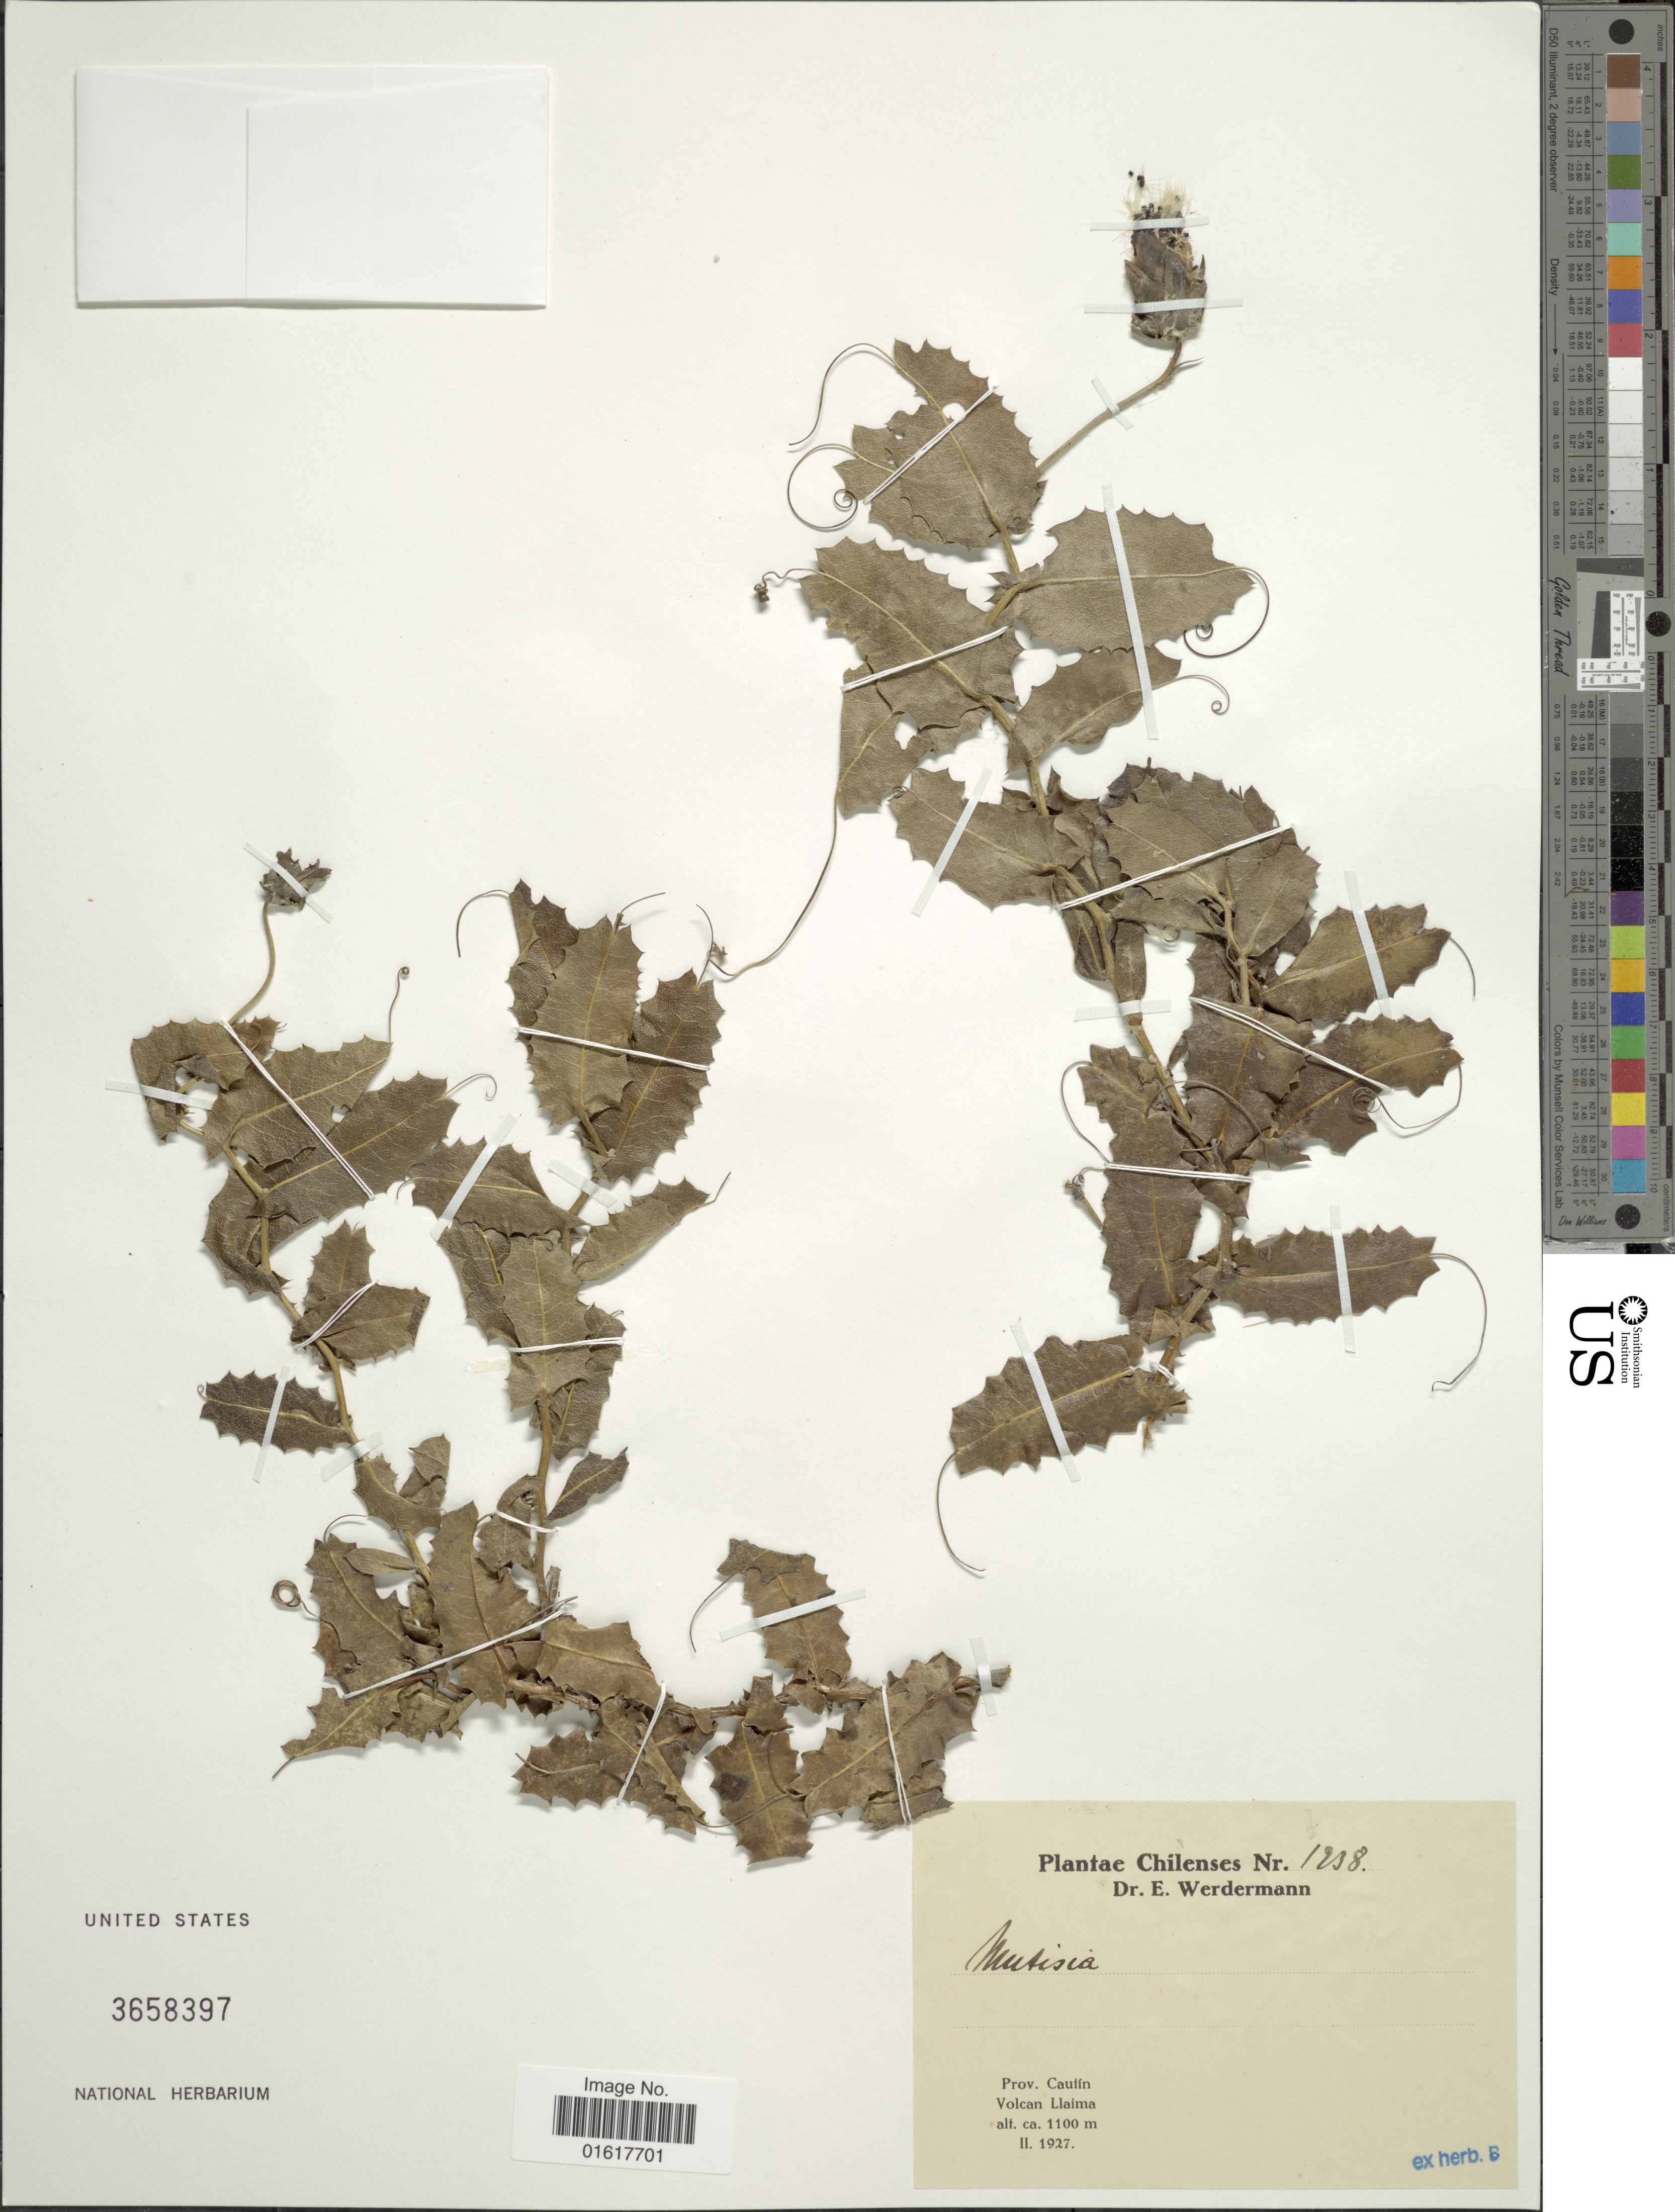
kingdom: Plantae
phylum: Tracheophyta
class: Magnoliopsida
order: Asterales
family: Asteraceae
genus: Mutisia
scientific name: Mutisia sp.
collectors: E. Werdermann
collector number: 1238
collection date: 1927-02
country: Chile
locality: Prov. Cautín. Volcan Llaima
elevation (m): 1100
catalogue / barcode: US 3658397